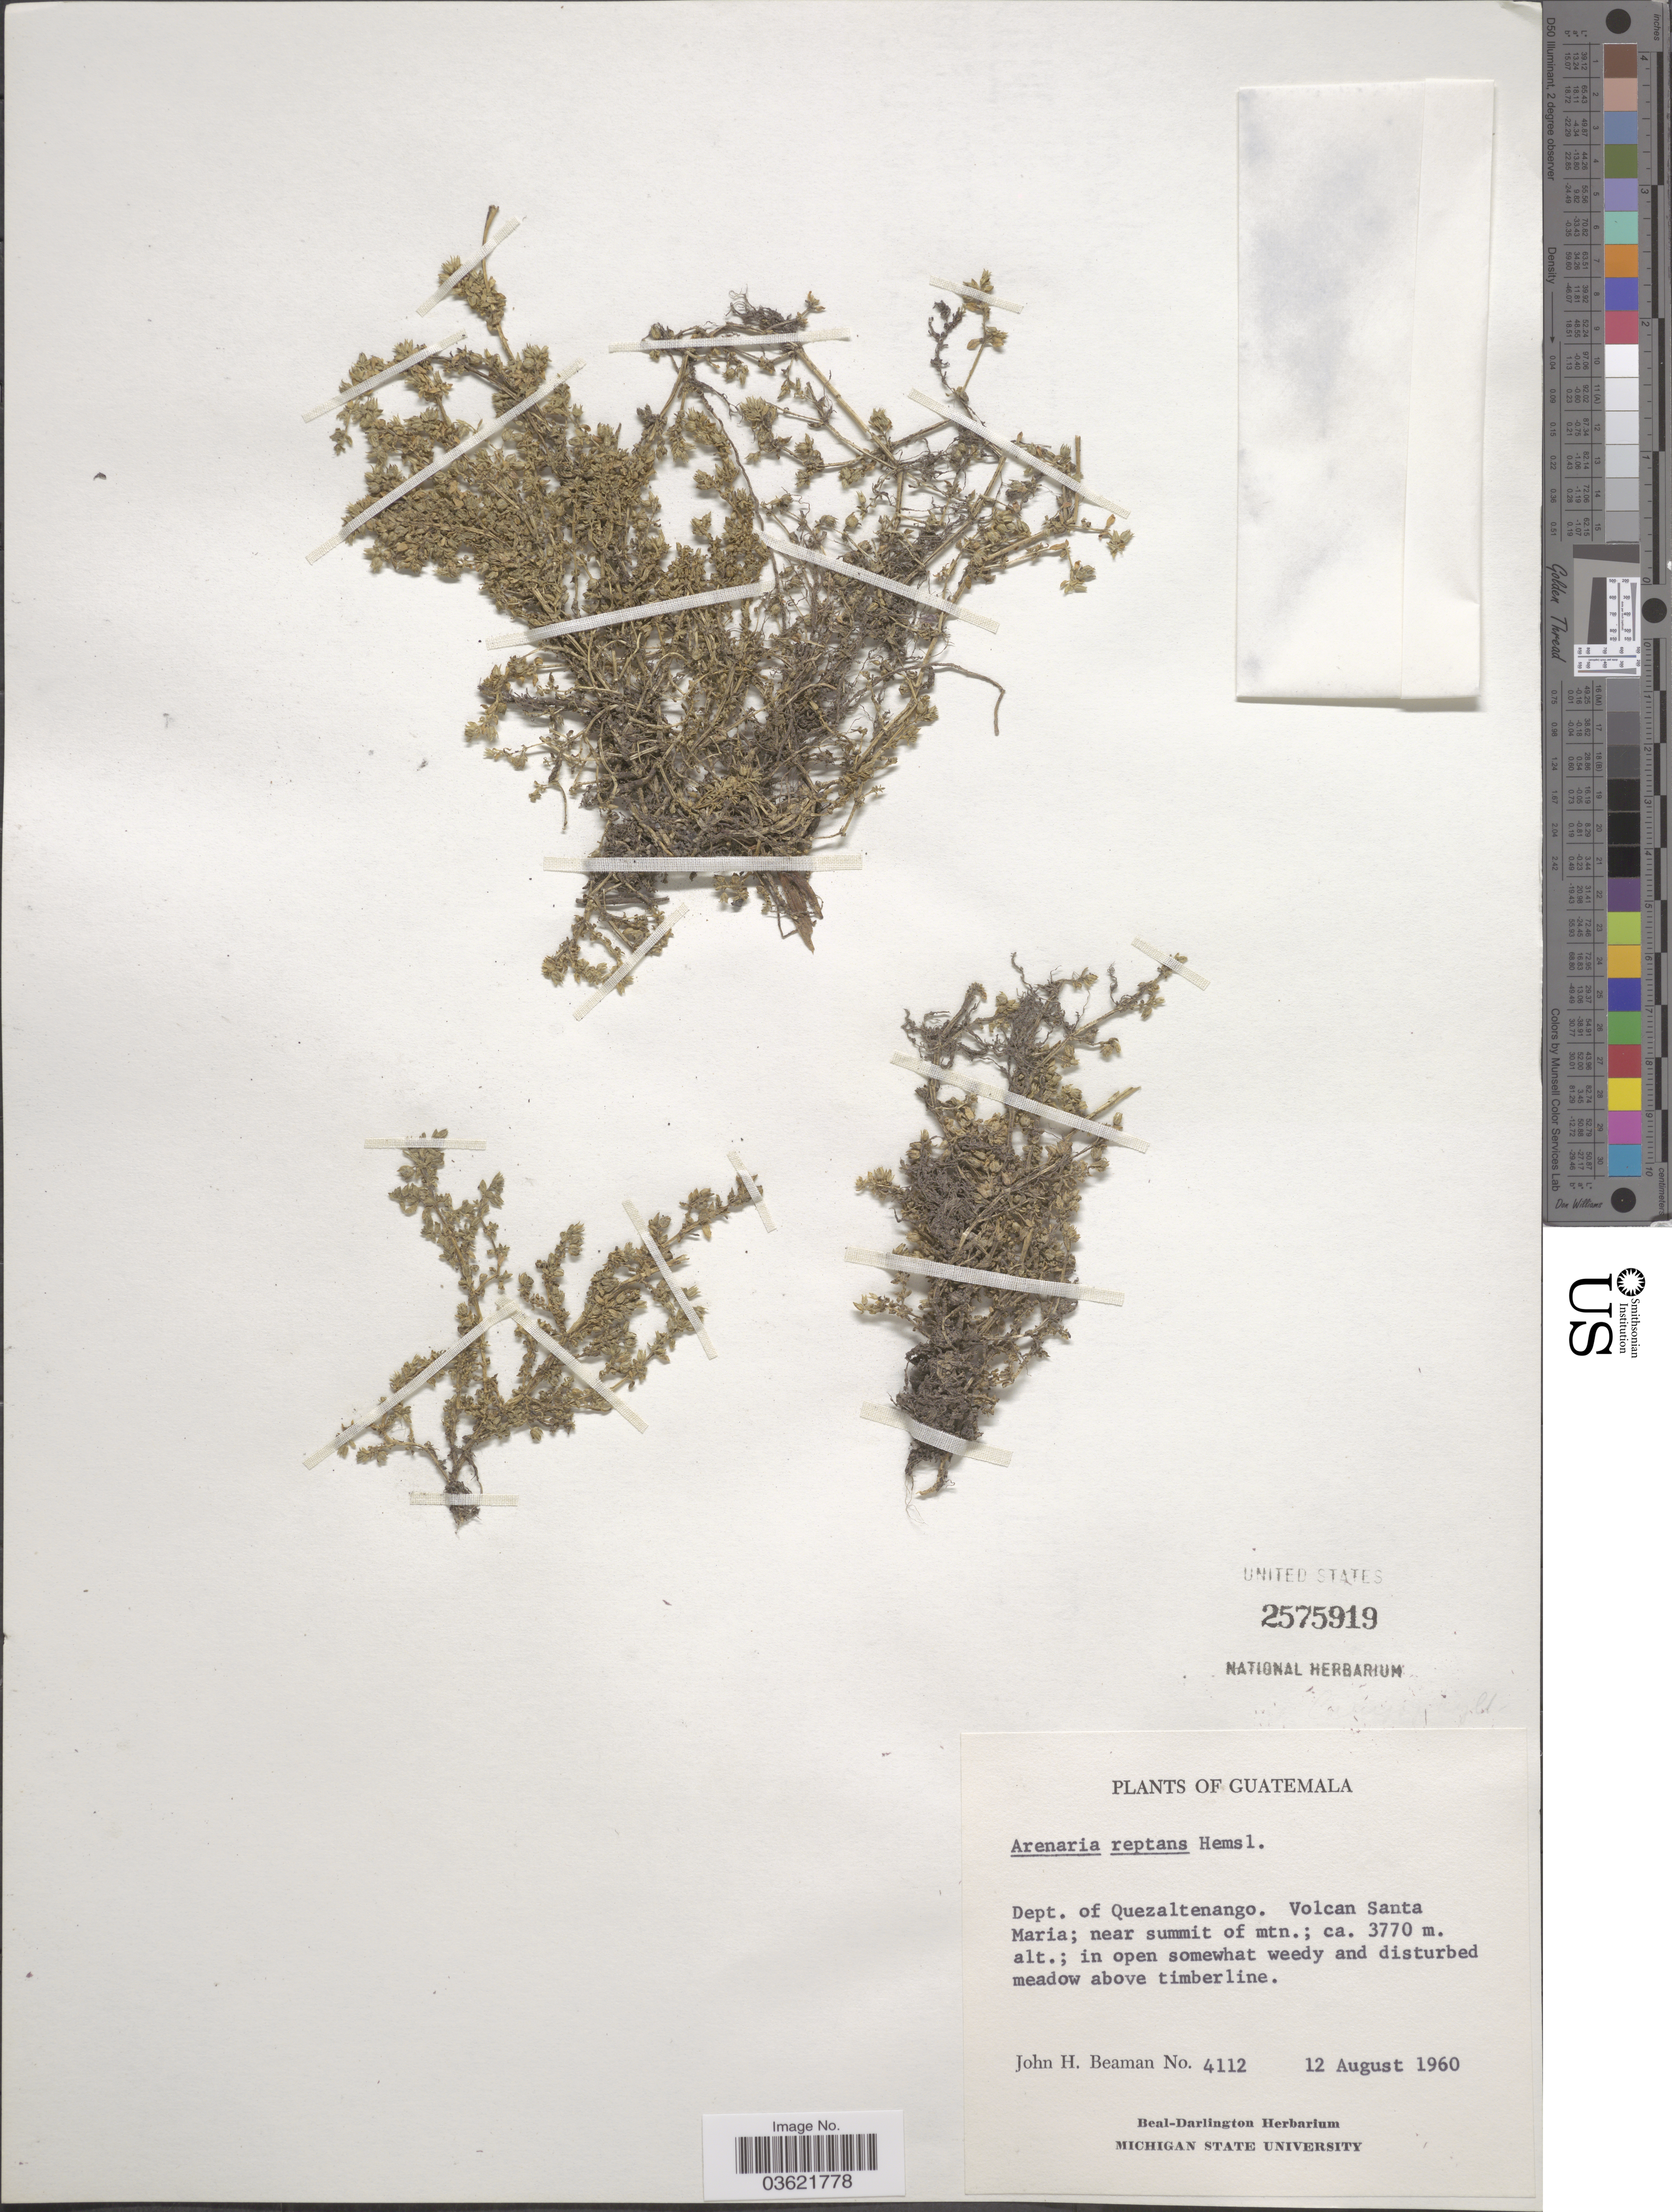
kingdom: Plantae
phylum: Tracheophyta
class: Magnoliopsida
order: Caryophyllales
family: Caryophyllaceae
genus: Arenaria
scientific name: Arenaria reptans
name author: Hemsl.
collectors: J. H. Beaman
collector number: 4112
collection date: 1960-08-12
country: Guatemala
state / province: Quetzaltenango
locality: Dept. of Quezaltenango. Volcan Santa Maria; near summit of mtn.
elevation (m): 3770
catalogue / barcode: US 2575919